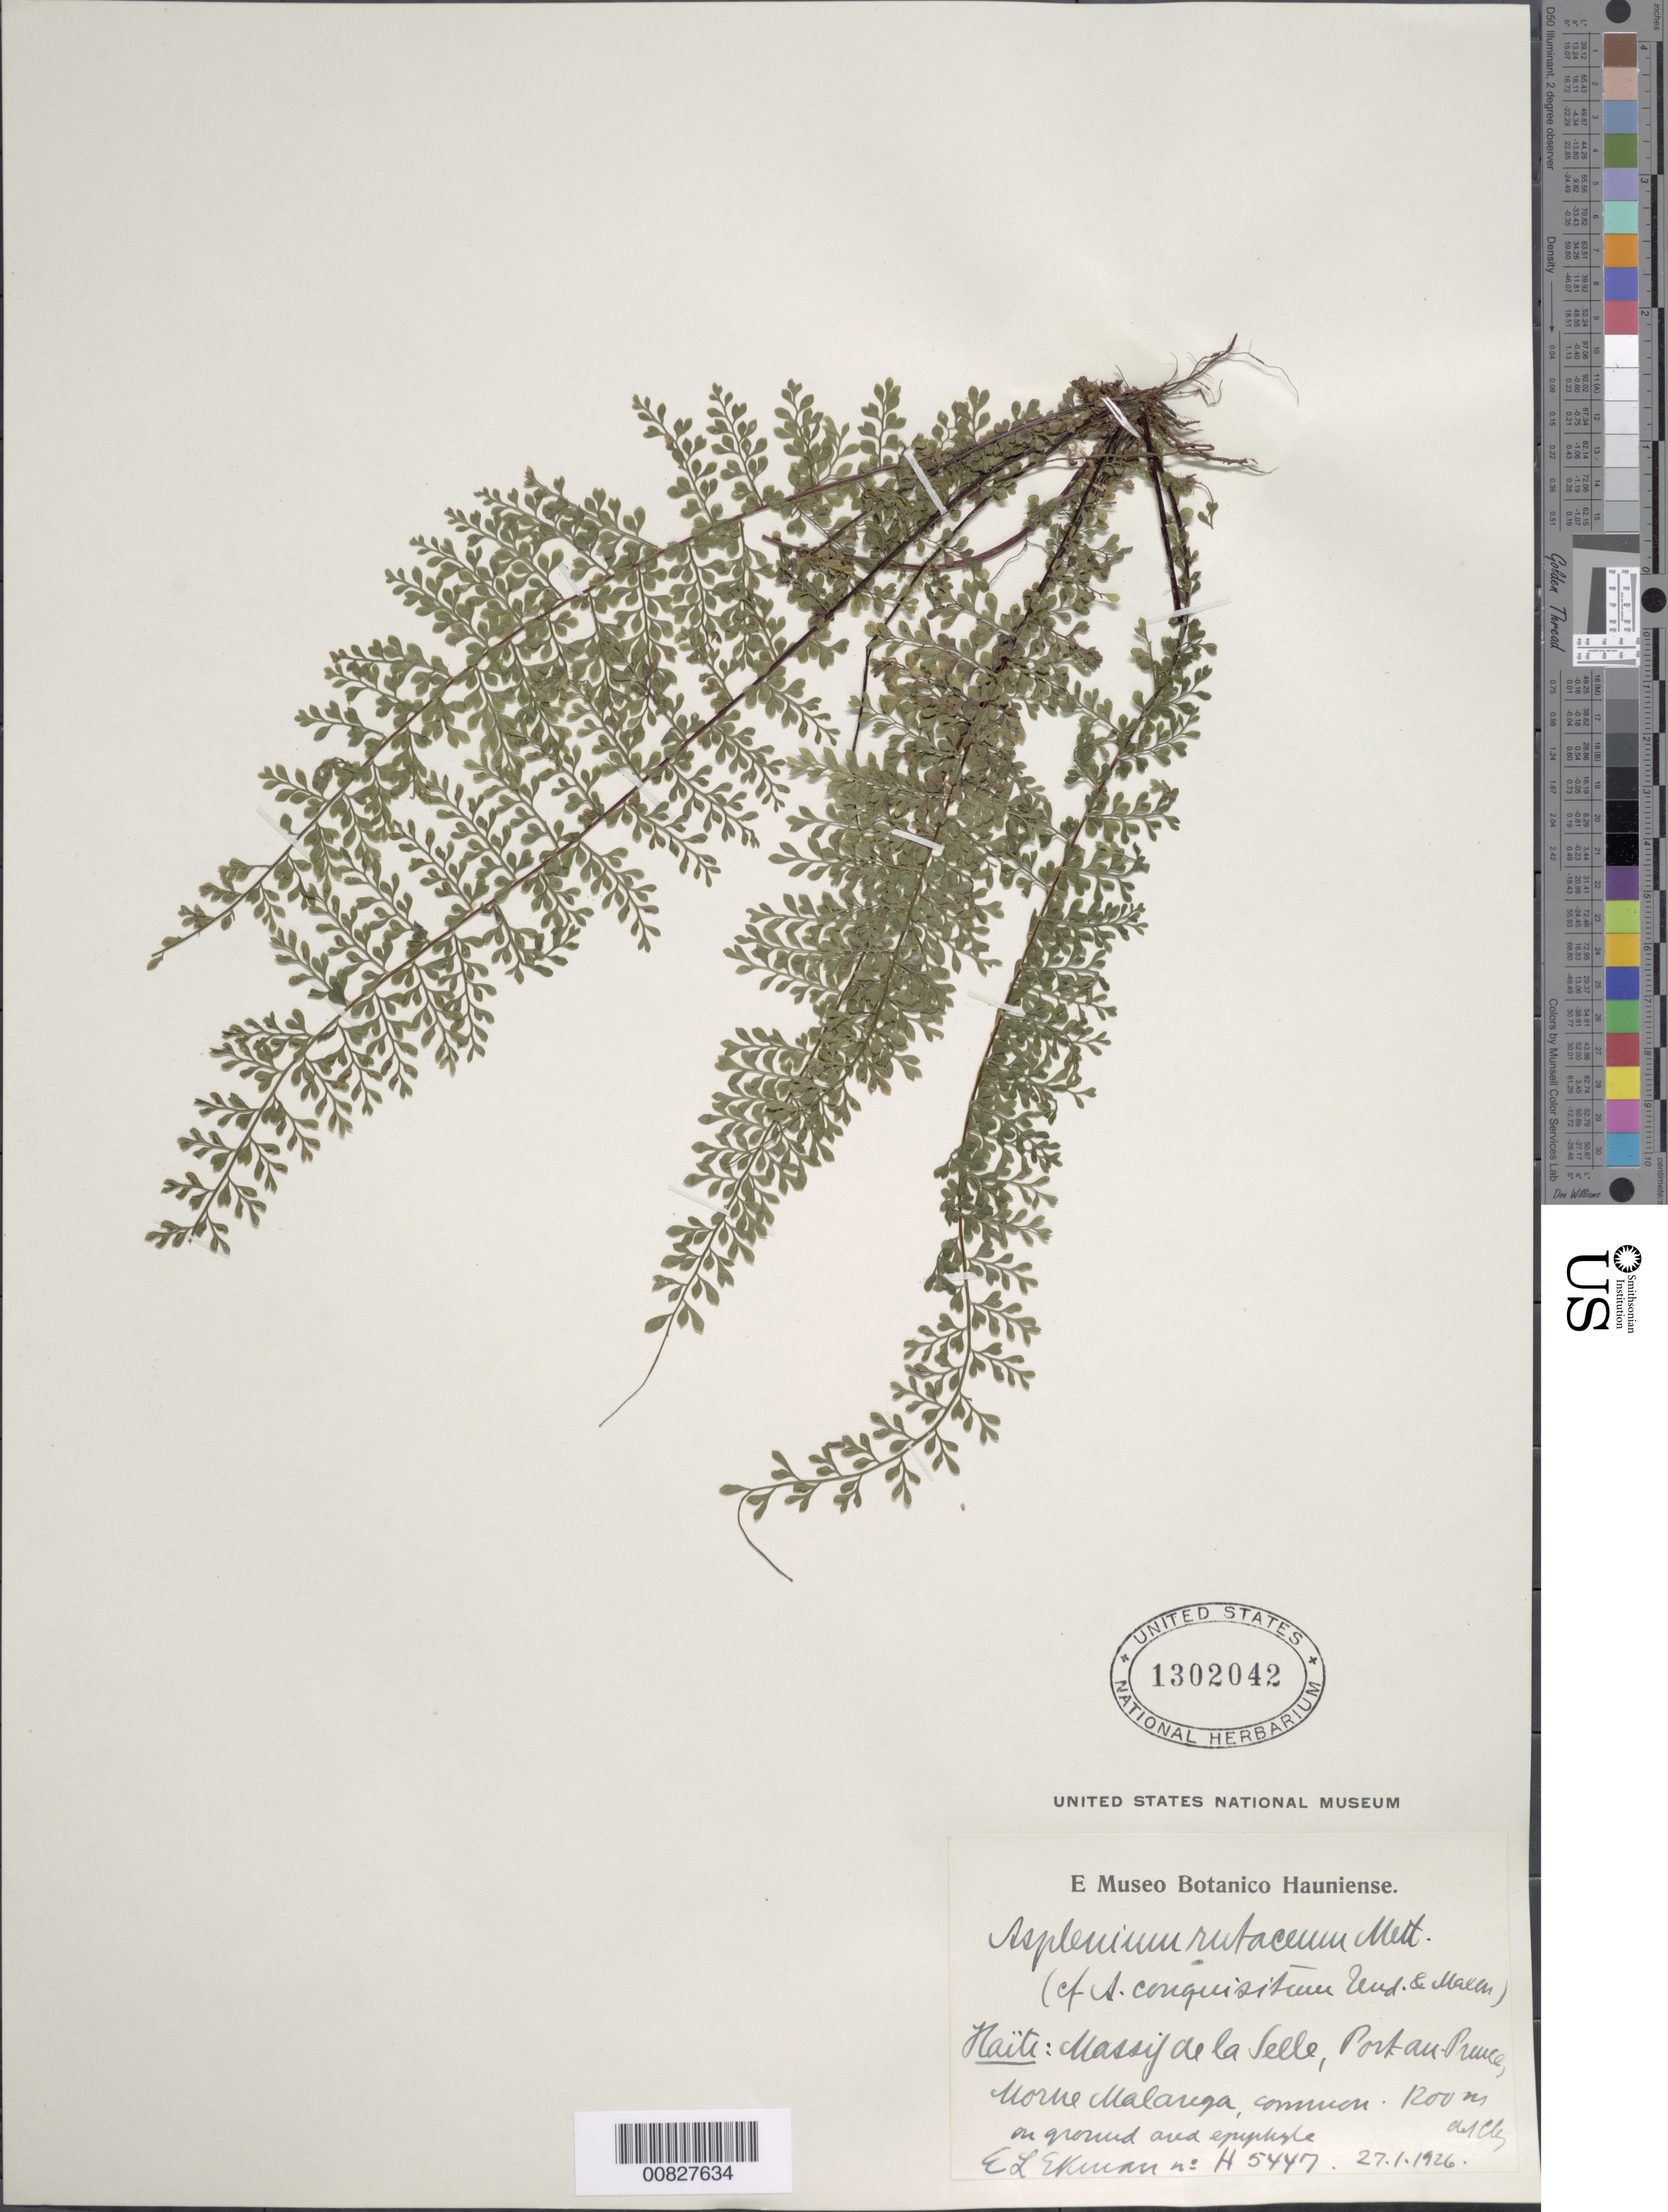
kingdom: Plantae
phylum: Tracheophyta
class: Polypodiopsida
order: Polypodiales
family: Aspleniaceae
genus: Asplenium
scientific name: Asplenium rutaceum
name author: (Willd.) Mett.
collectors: E. L. Ekman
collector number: H 5447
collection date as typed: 27 Jan 1926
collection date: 1926-01-27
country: Haiti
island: Hispaniola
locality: Massif de la Selle, Gr. Crête a Piquants, Port au Prince, M. Malaga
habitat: On the ground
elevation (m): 1200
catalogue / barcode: US 1302042